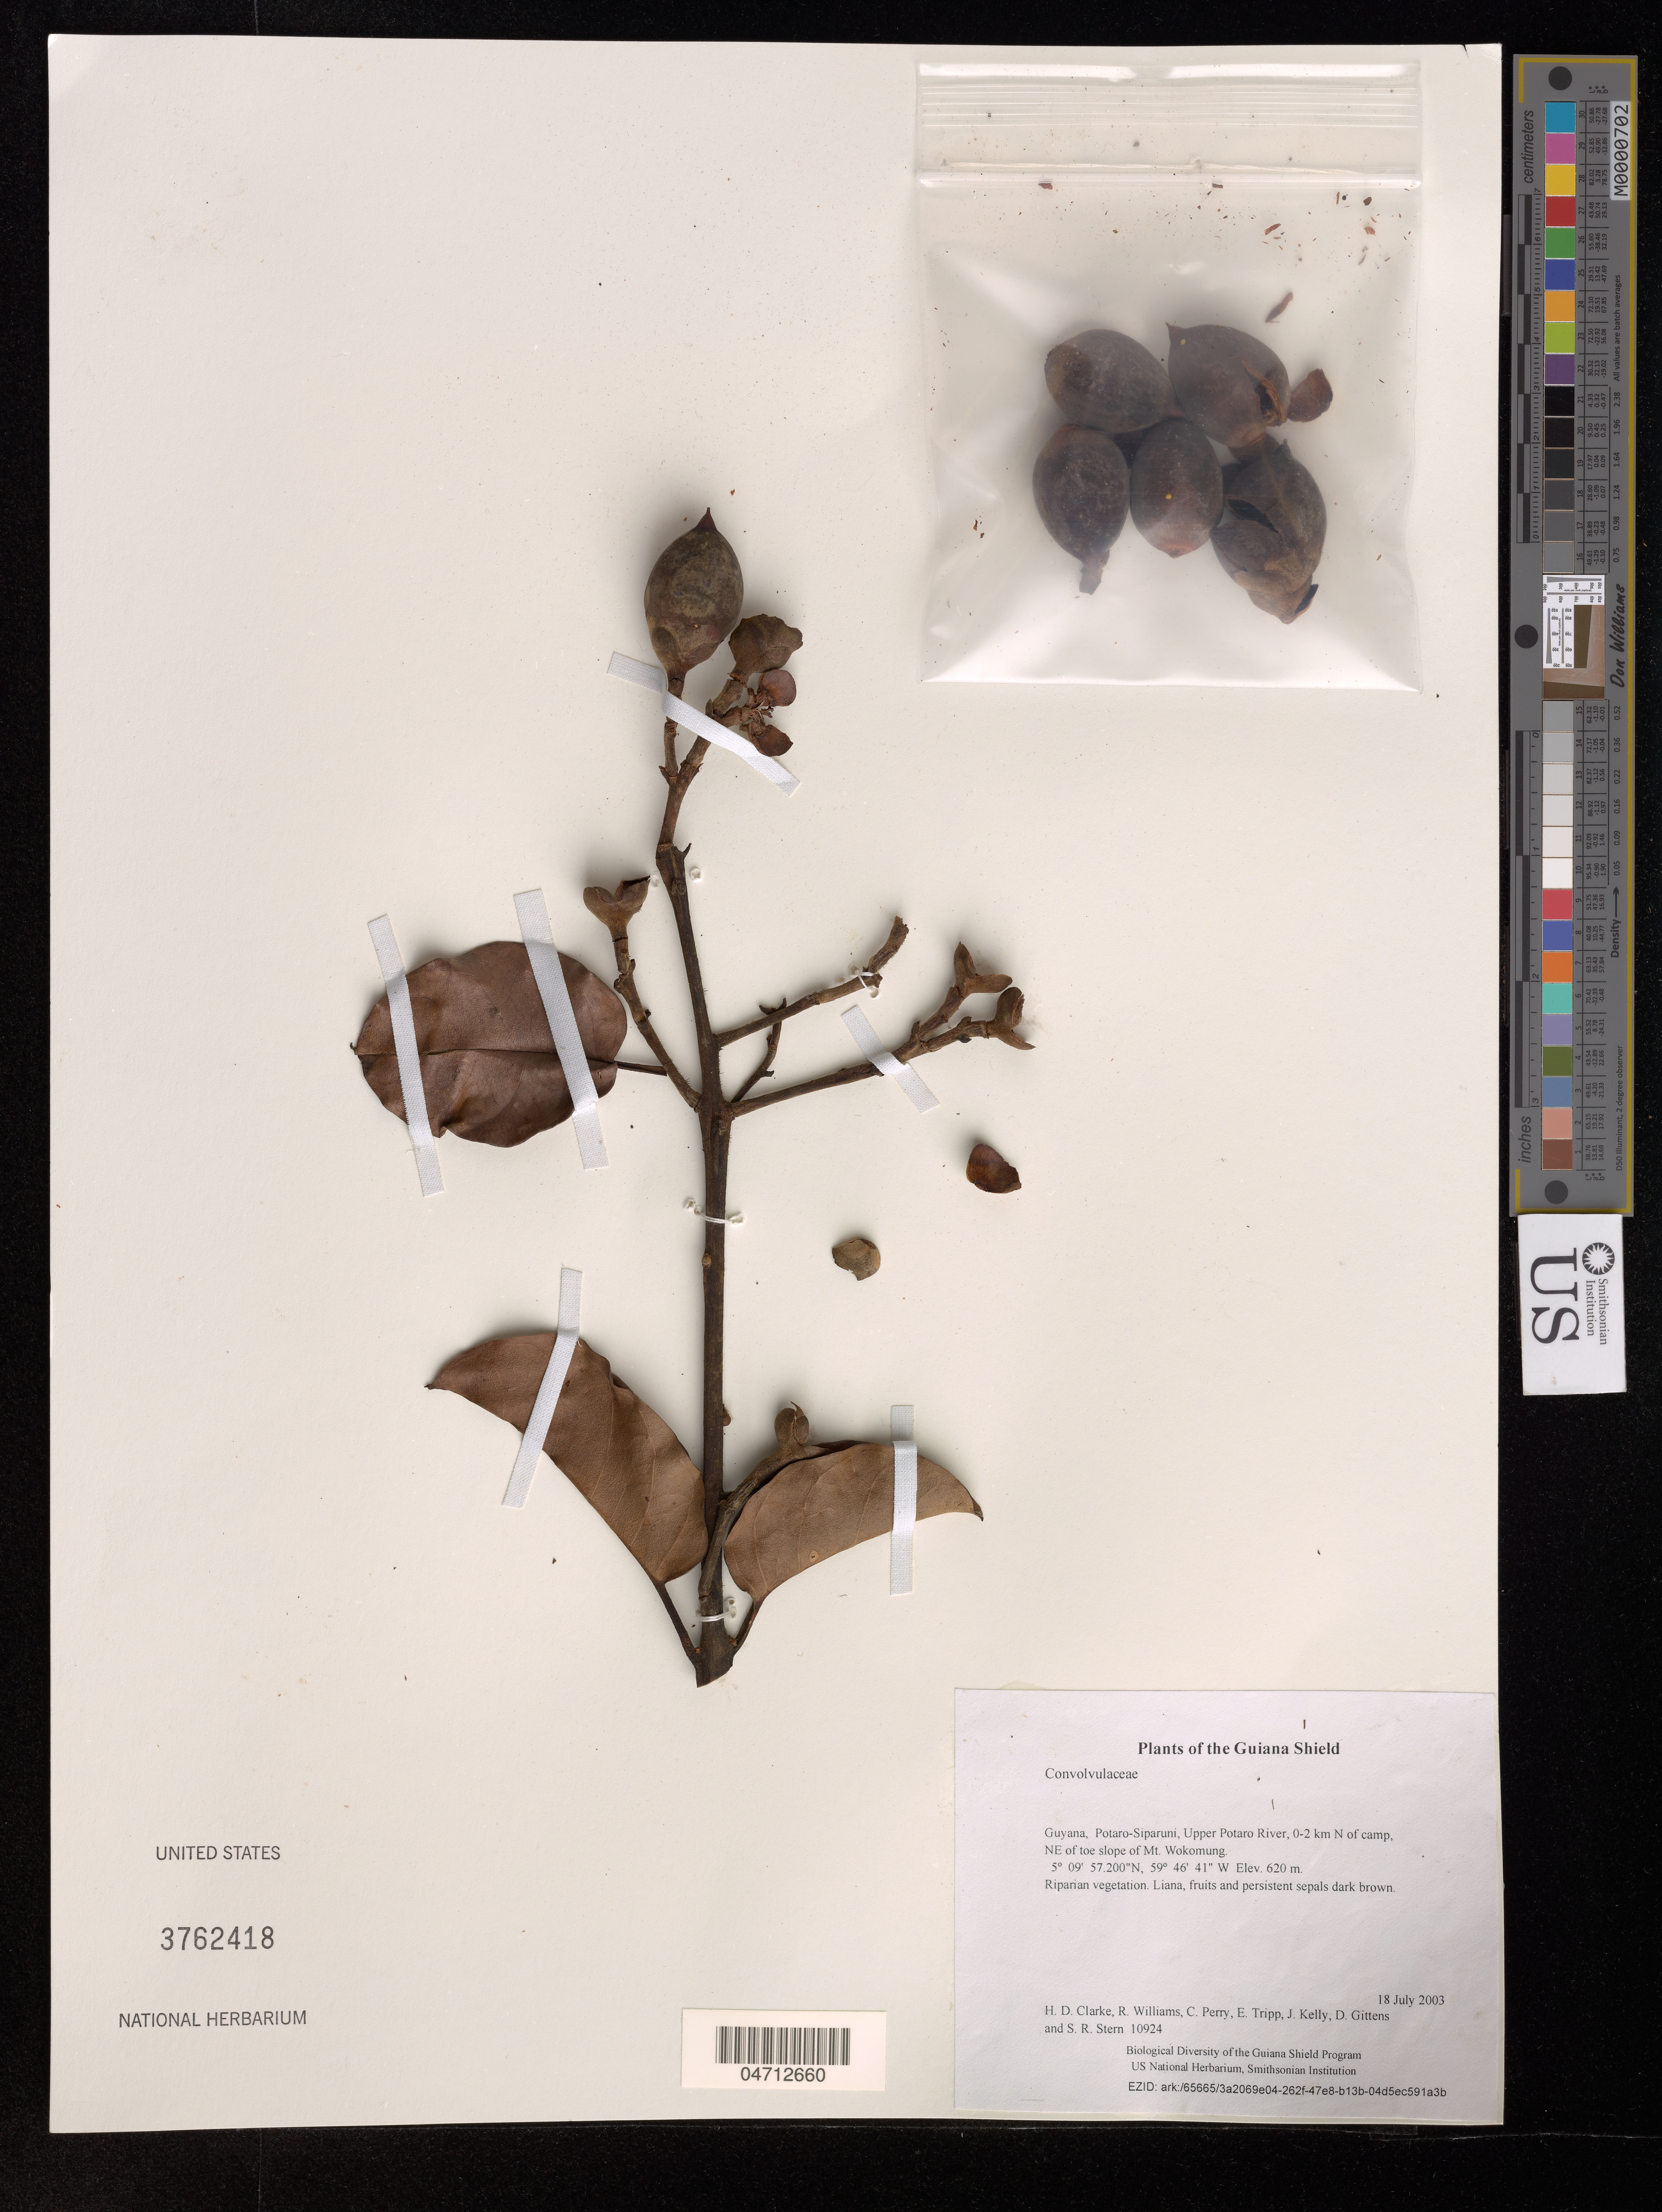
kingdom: Plantae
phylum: Tracheophyta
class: Magnoliopsida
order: Solanales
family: Convolvulaceae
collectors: H. D. Clarke, R. Williams, C. Perry, E. Tripp, J. Kelly, D. Gittens & S. R. Stern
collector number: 10924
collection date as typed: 18 July 2003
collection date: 2003-07-18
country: Guyana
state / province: Potaro-Siparuni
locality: Upper Potaro River, 0-2 km N of camp, NE of toe slope of Mt. Wokomung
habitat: Riparian vegetation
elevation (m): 620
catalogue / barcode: US 3762418